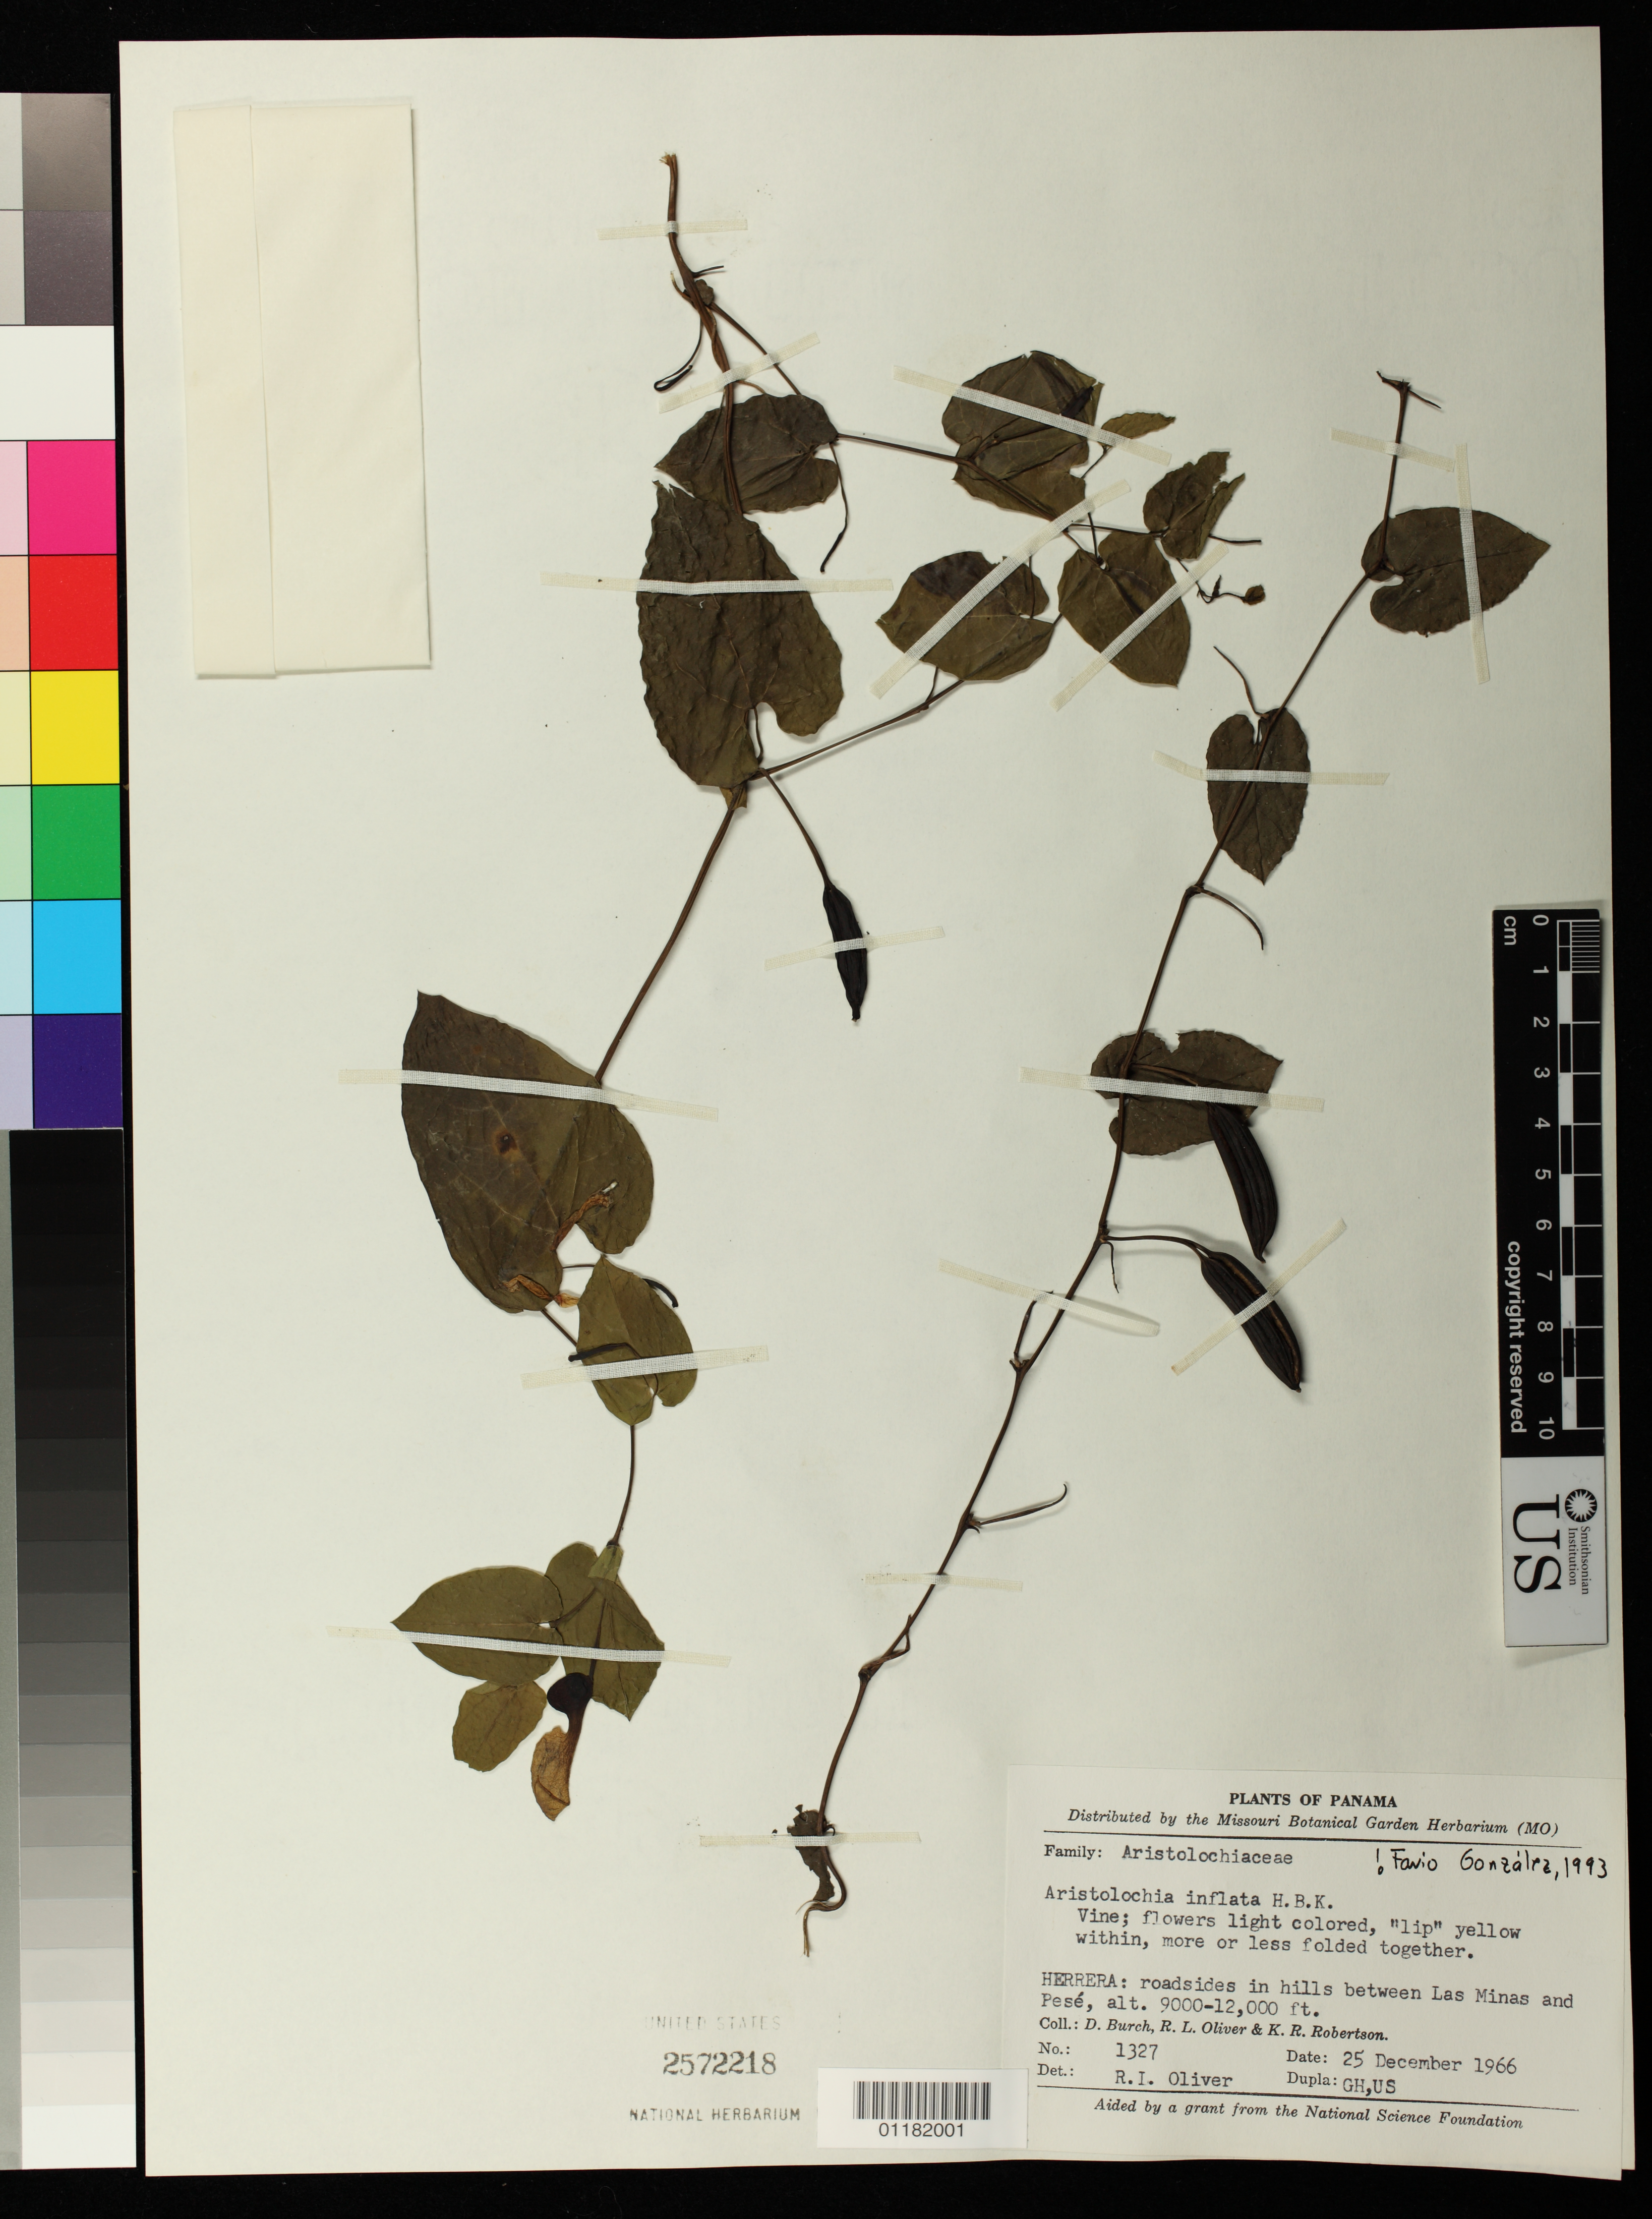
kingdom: Plantae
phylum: Tracheophyta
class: Magnoliopsida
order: Piperales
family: Aristolochiaceae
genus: Aristolochia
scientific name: Aristolochia inflata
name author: Kunth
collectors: D. G. Burch, R. L. Oliver & K. R. Robertson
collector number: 1327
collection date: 1966-12-25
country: Panama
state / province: Herrera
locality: Roadsides in hills between Las Minas and Pesé.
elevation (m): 2743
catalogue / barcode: US 2572218